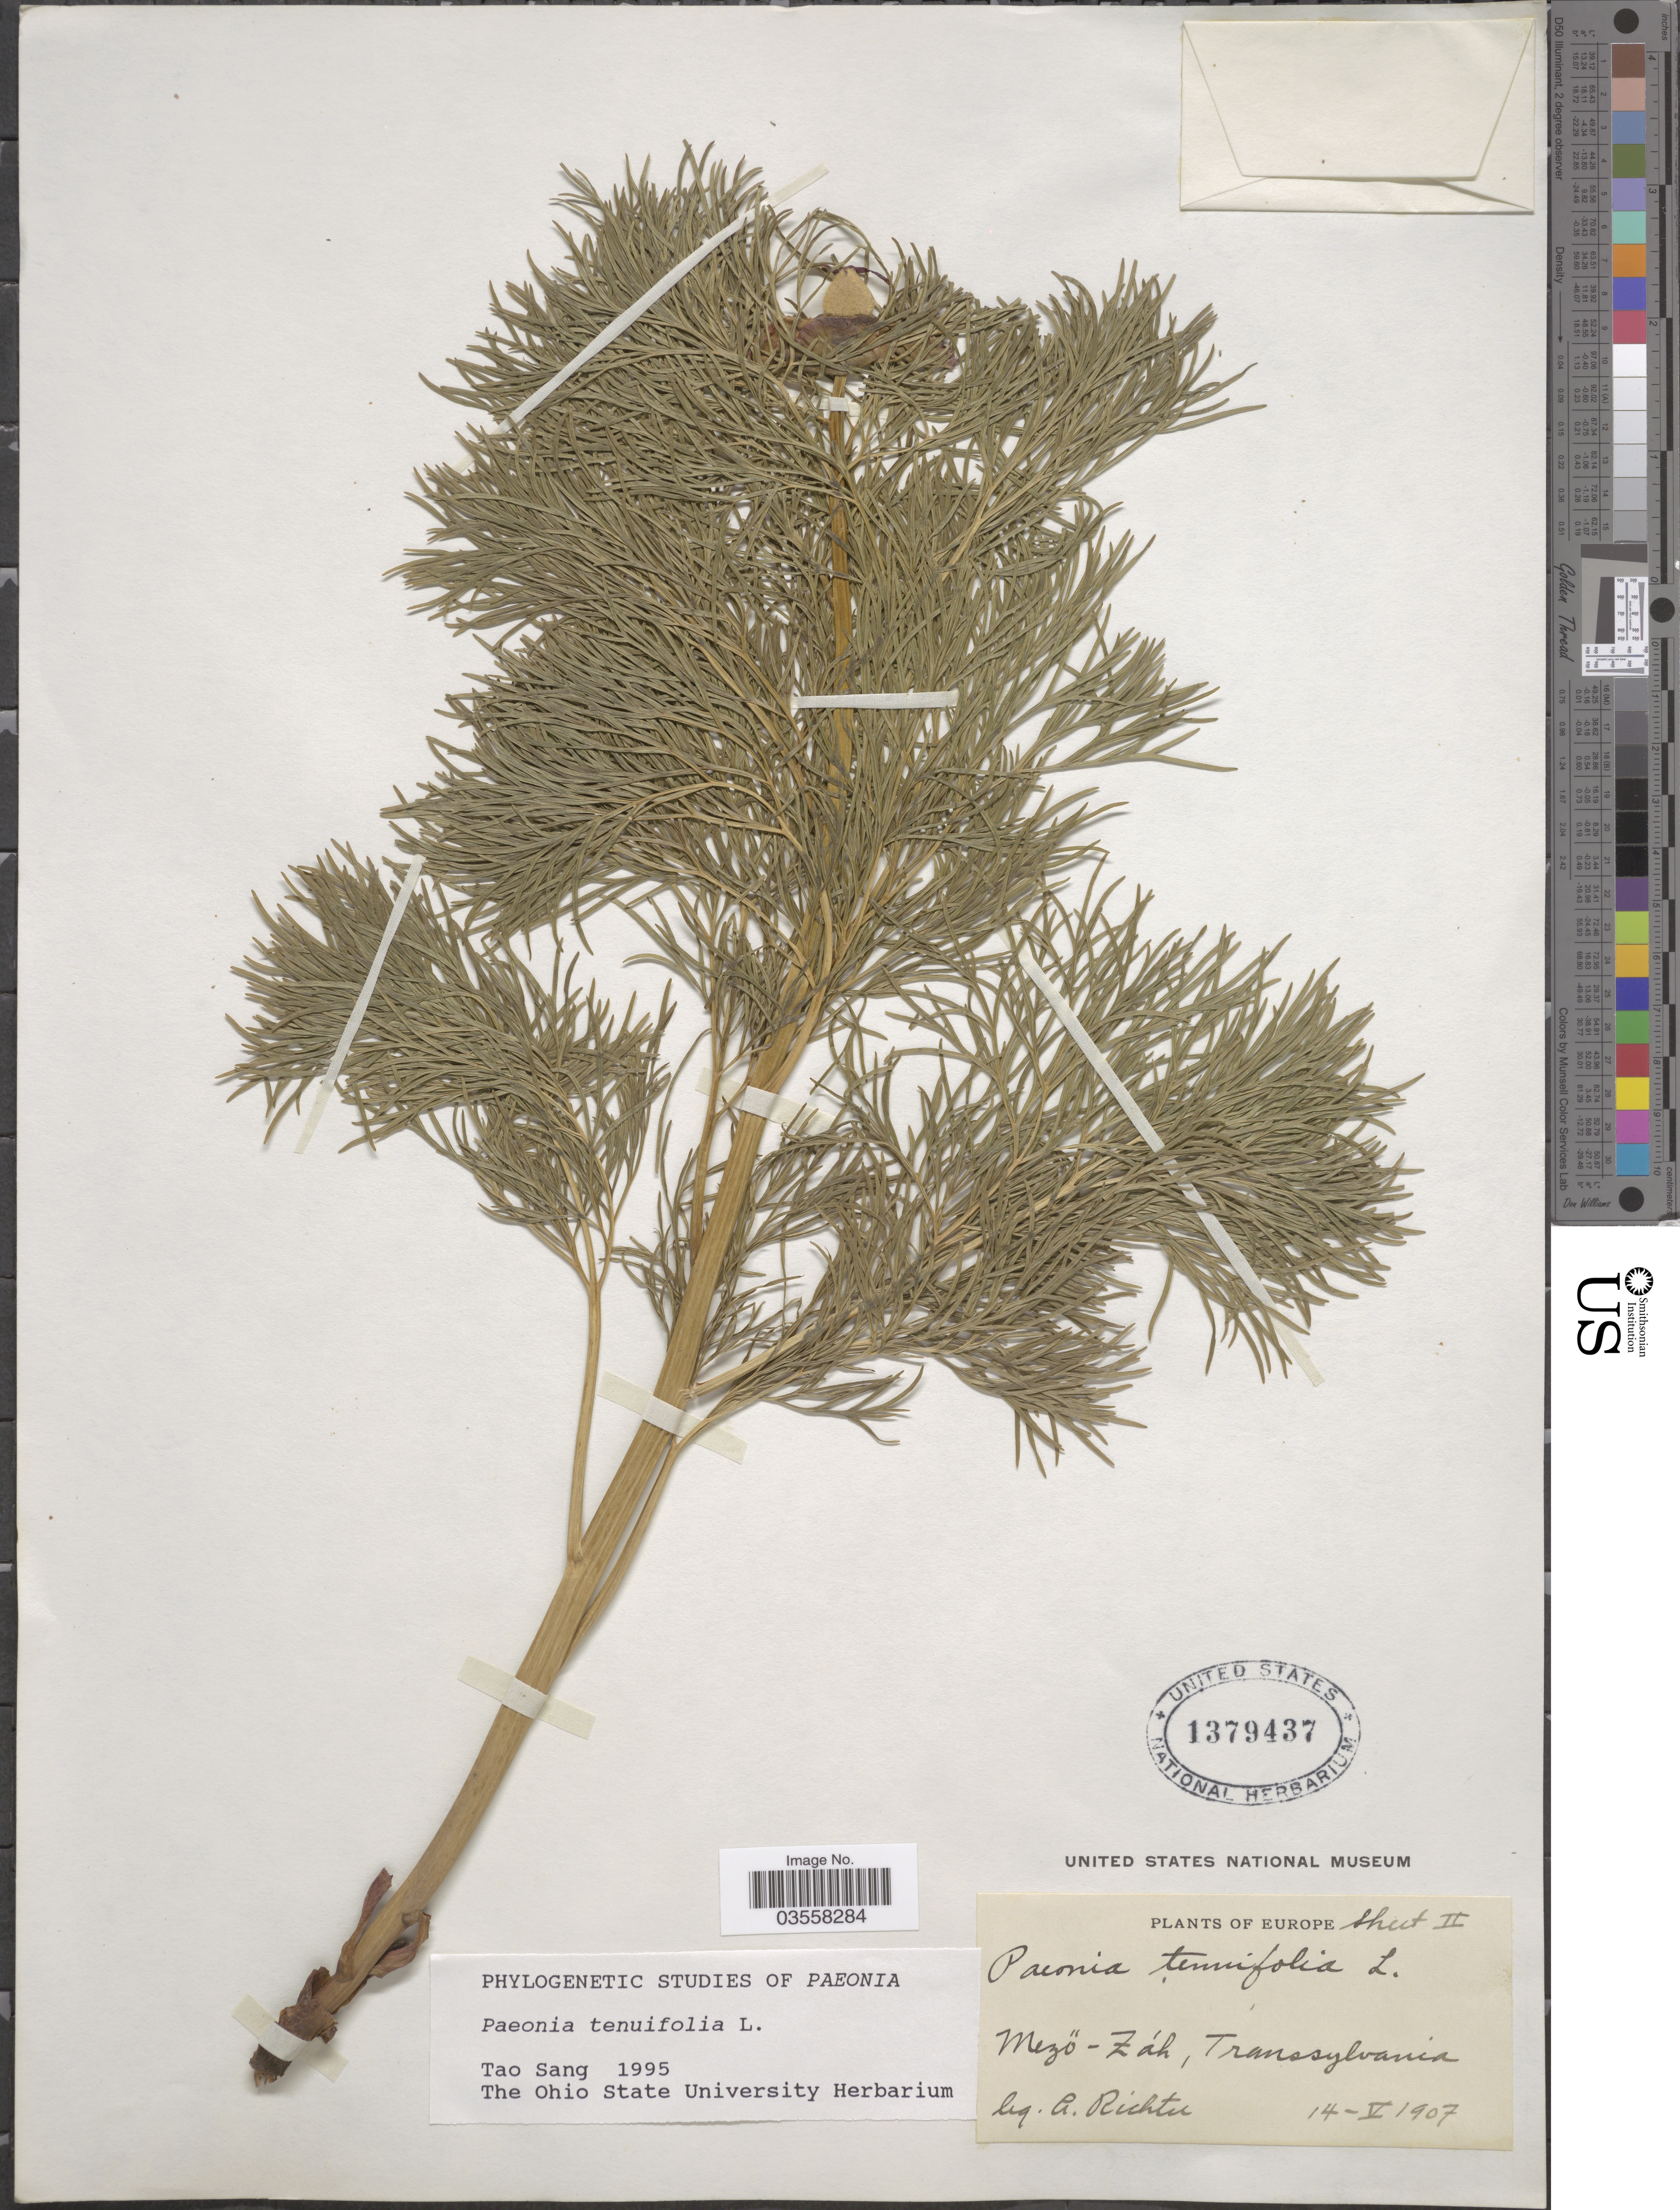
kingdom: Plantae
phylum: Tracheophyta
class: Magnoliopsida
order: Saxifragales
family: Paeoniaceae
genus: Paeonia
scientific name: Paeonia tenuifolia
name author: L.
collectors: G. Richter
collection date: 1907-05-14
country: Romania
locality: Mezö-Záh, Transsylvania.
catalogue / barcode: US 1379437